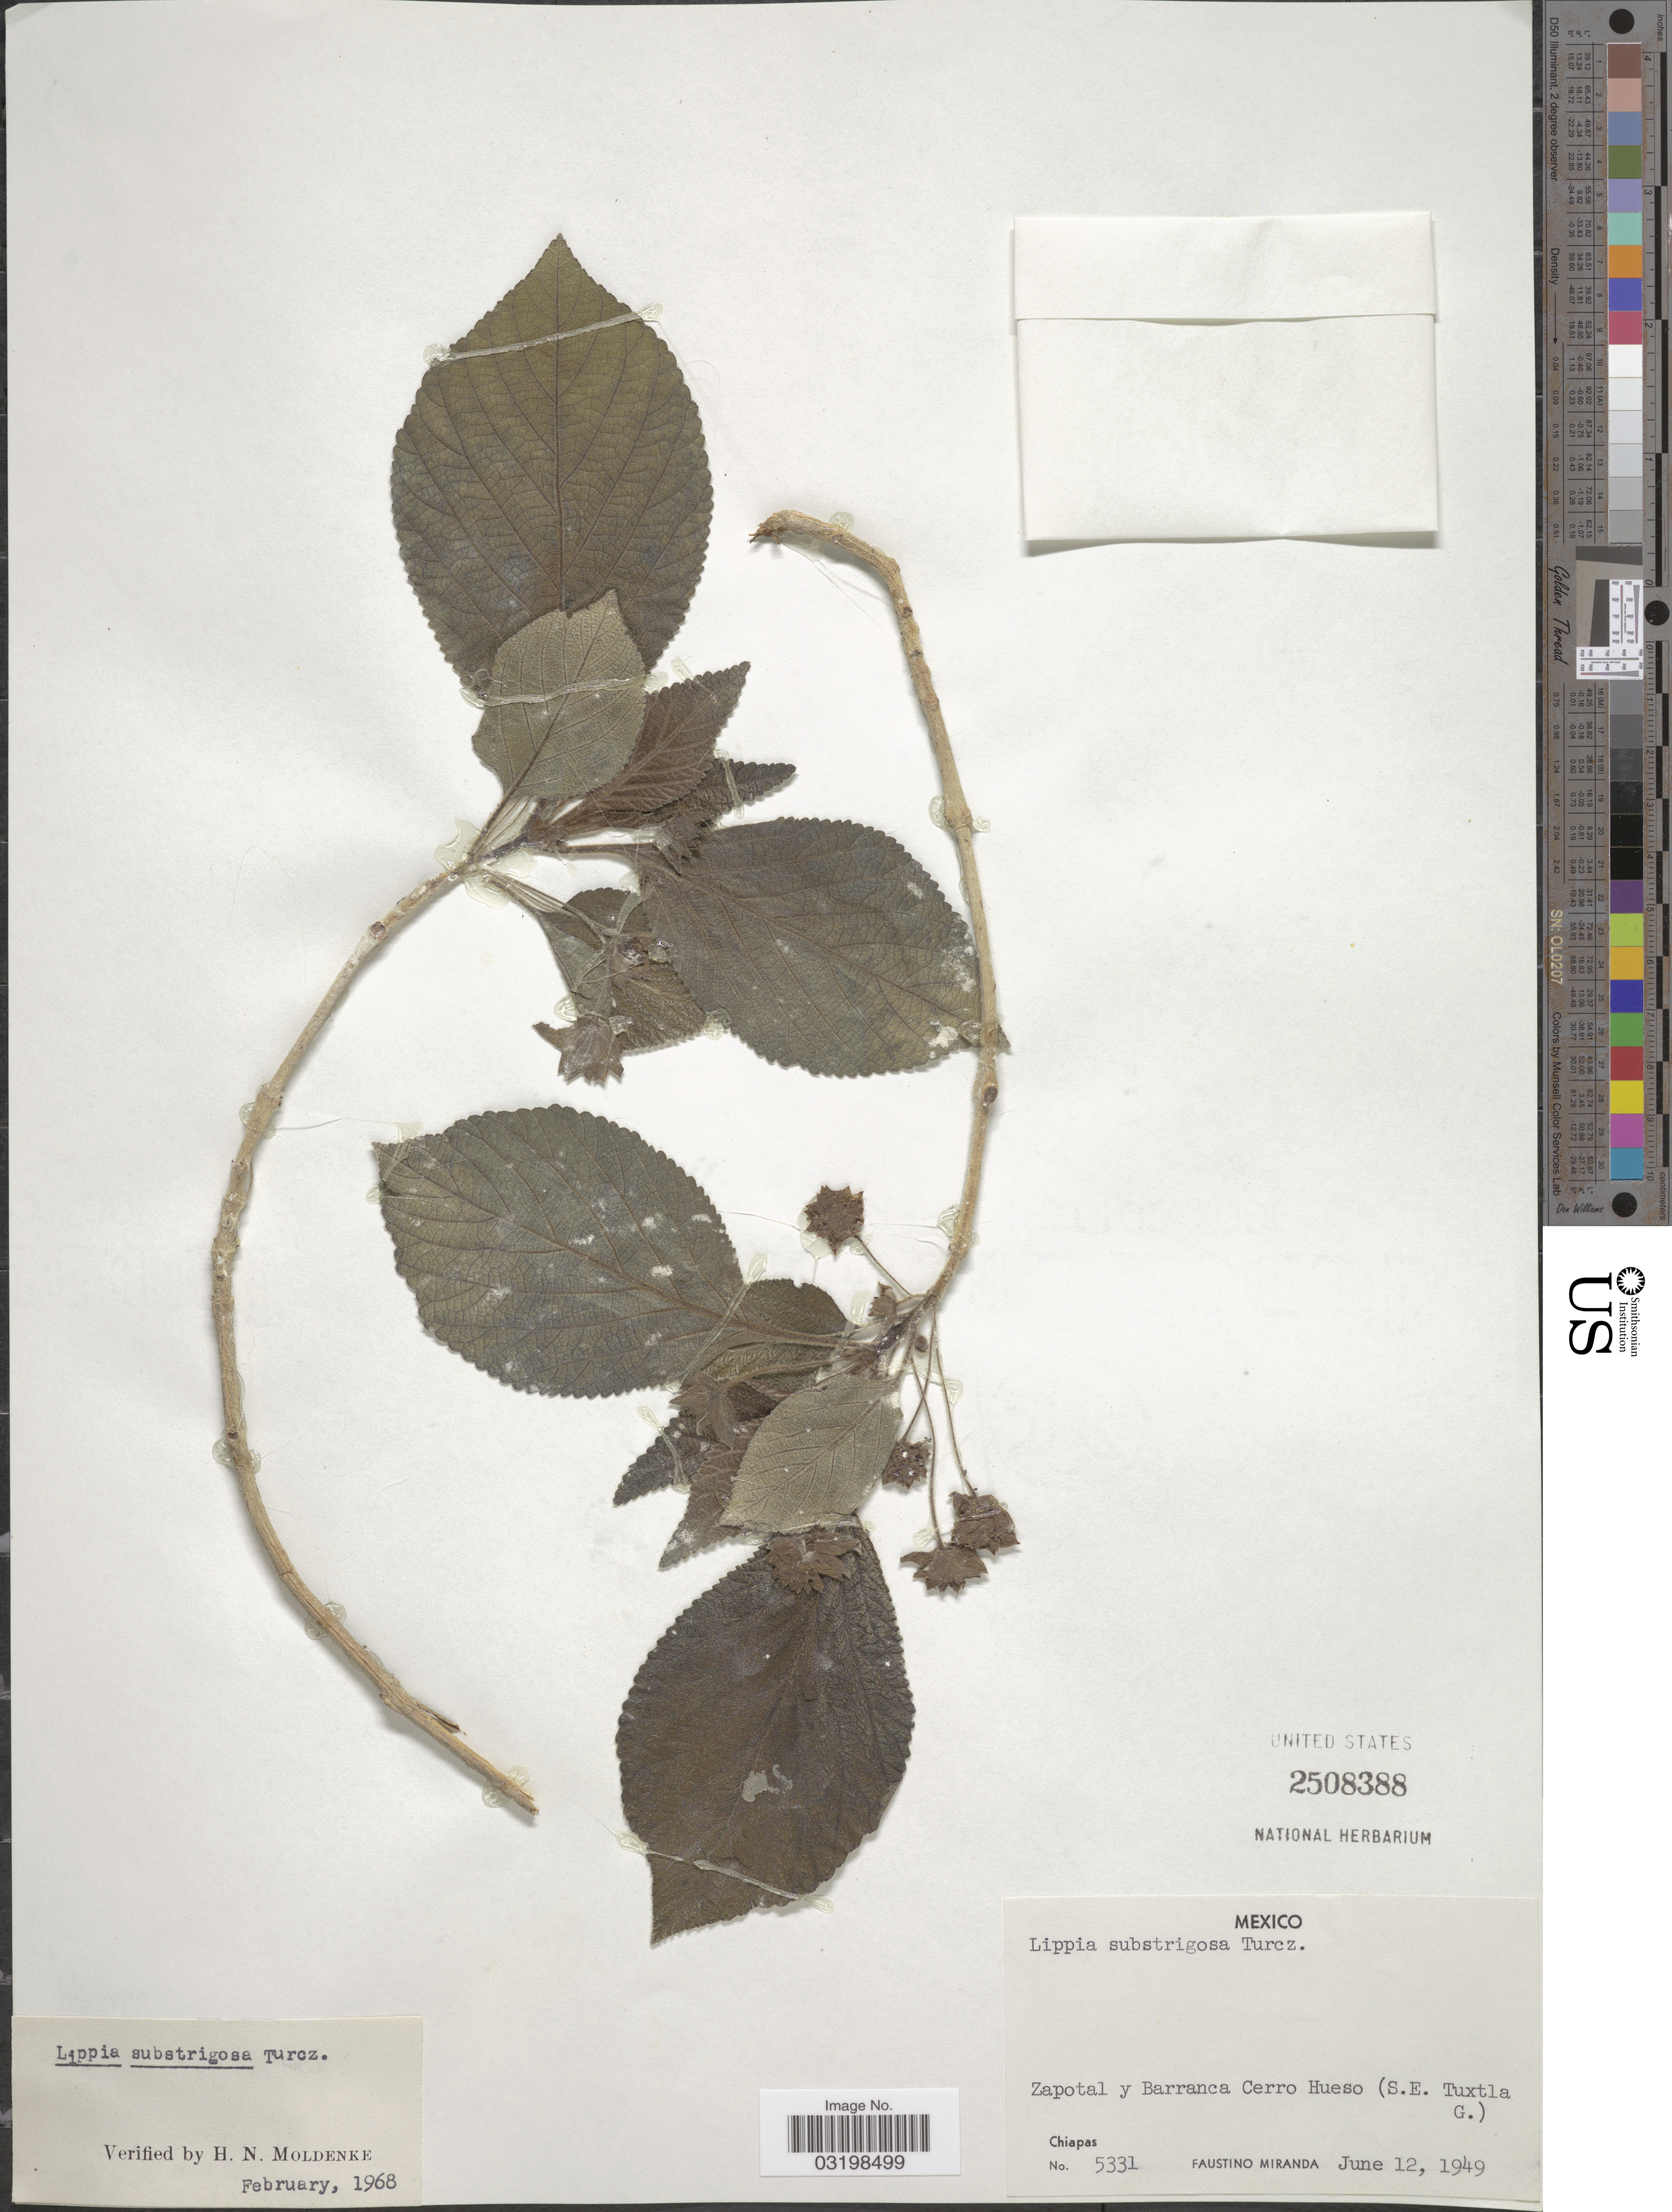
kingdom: Plantae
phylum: Tracheophyta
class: Magnoliopsida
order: Lamiales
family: Verbenaceae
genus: Lippia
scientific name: Lippia umbellata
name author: Cav.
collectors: F. Miranda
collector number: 5331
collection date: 1949-06-12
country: Mexico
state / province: Chiapas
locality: Zapotal y Barranca Cerro Hueso (S.E. Tuxtla G.).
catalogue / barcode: US 2508388